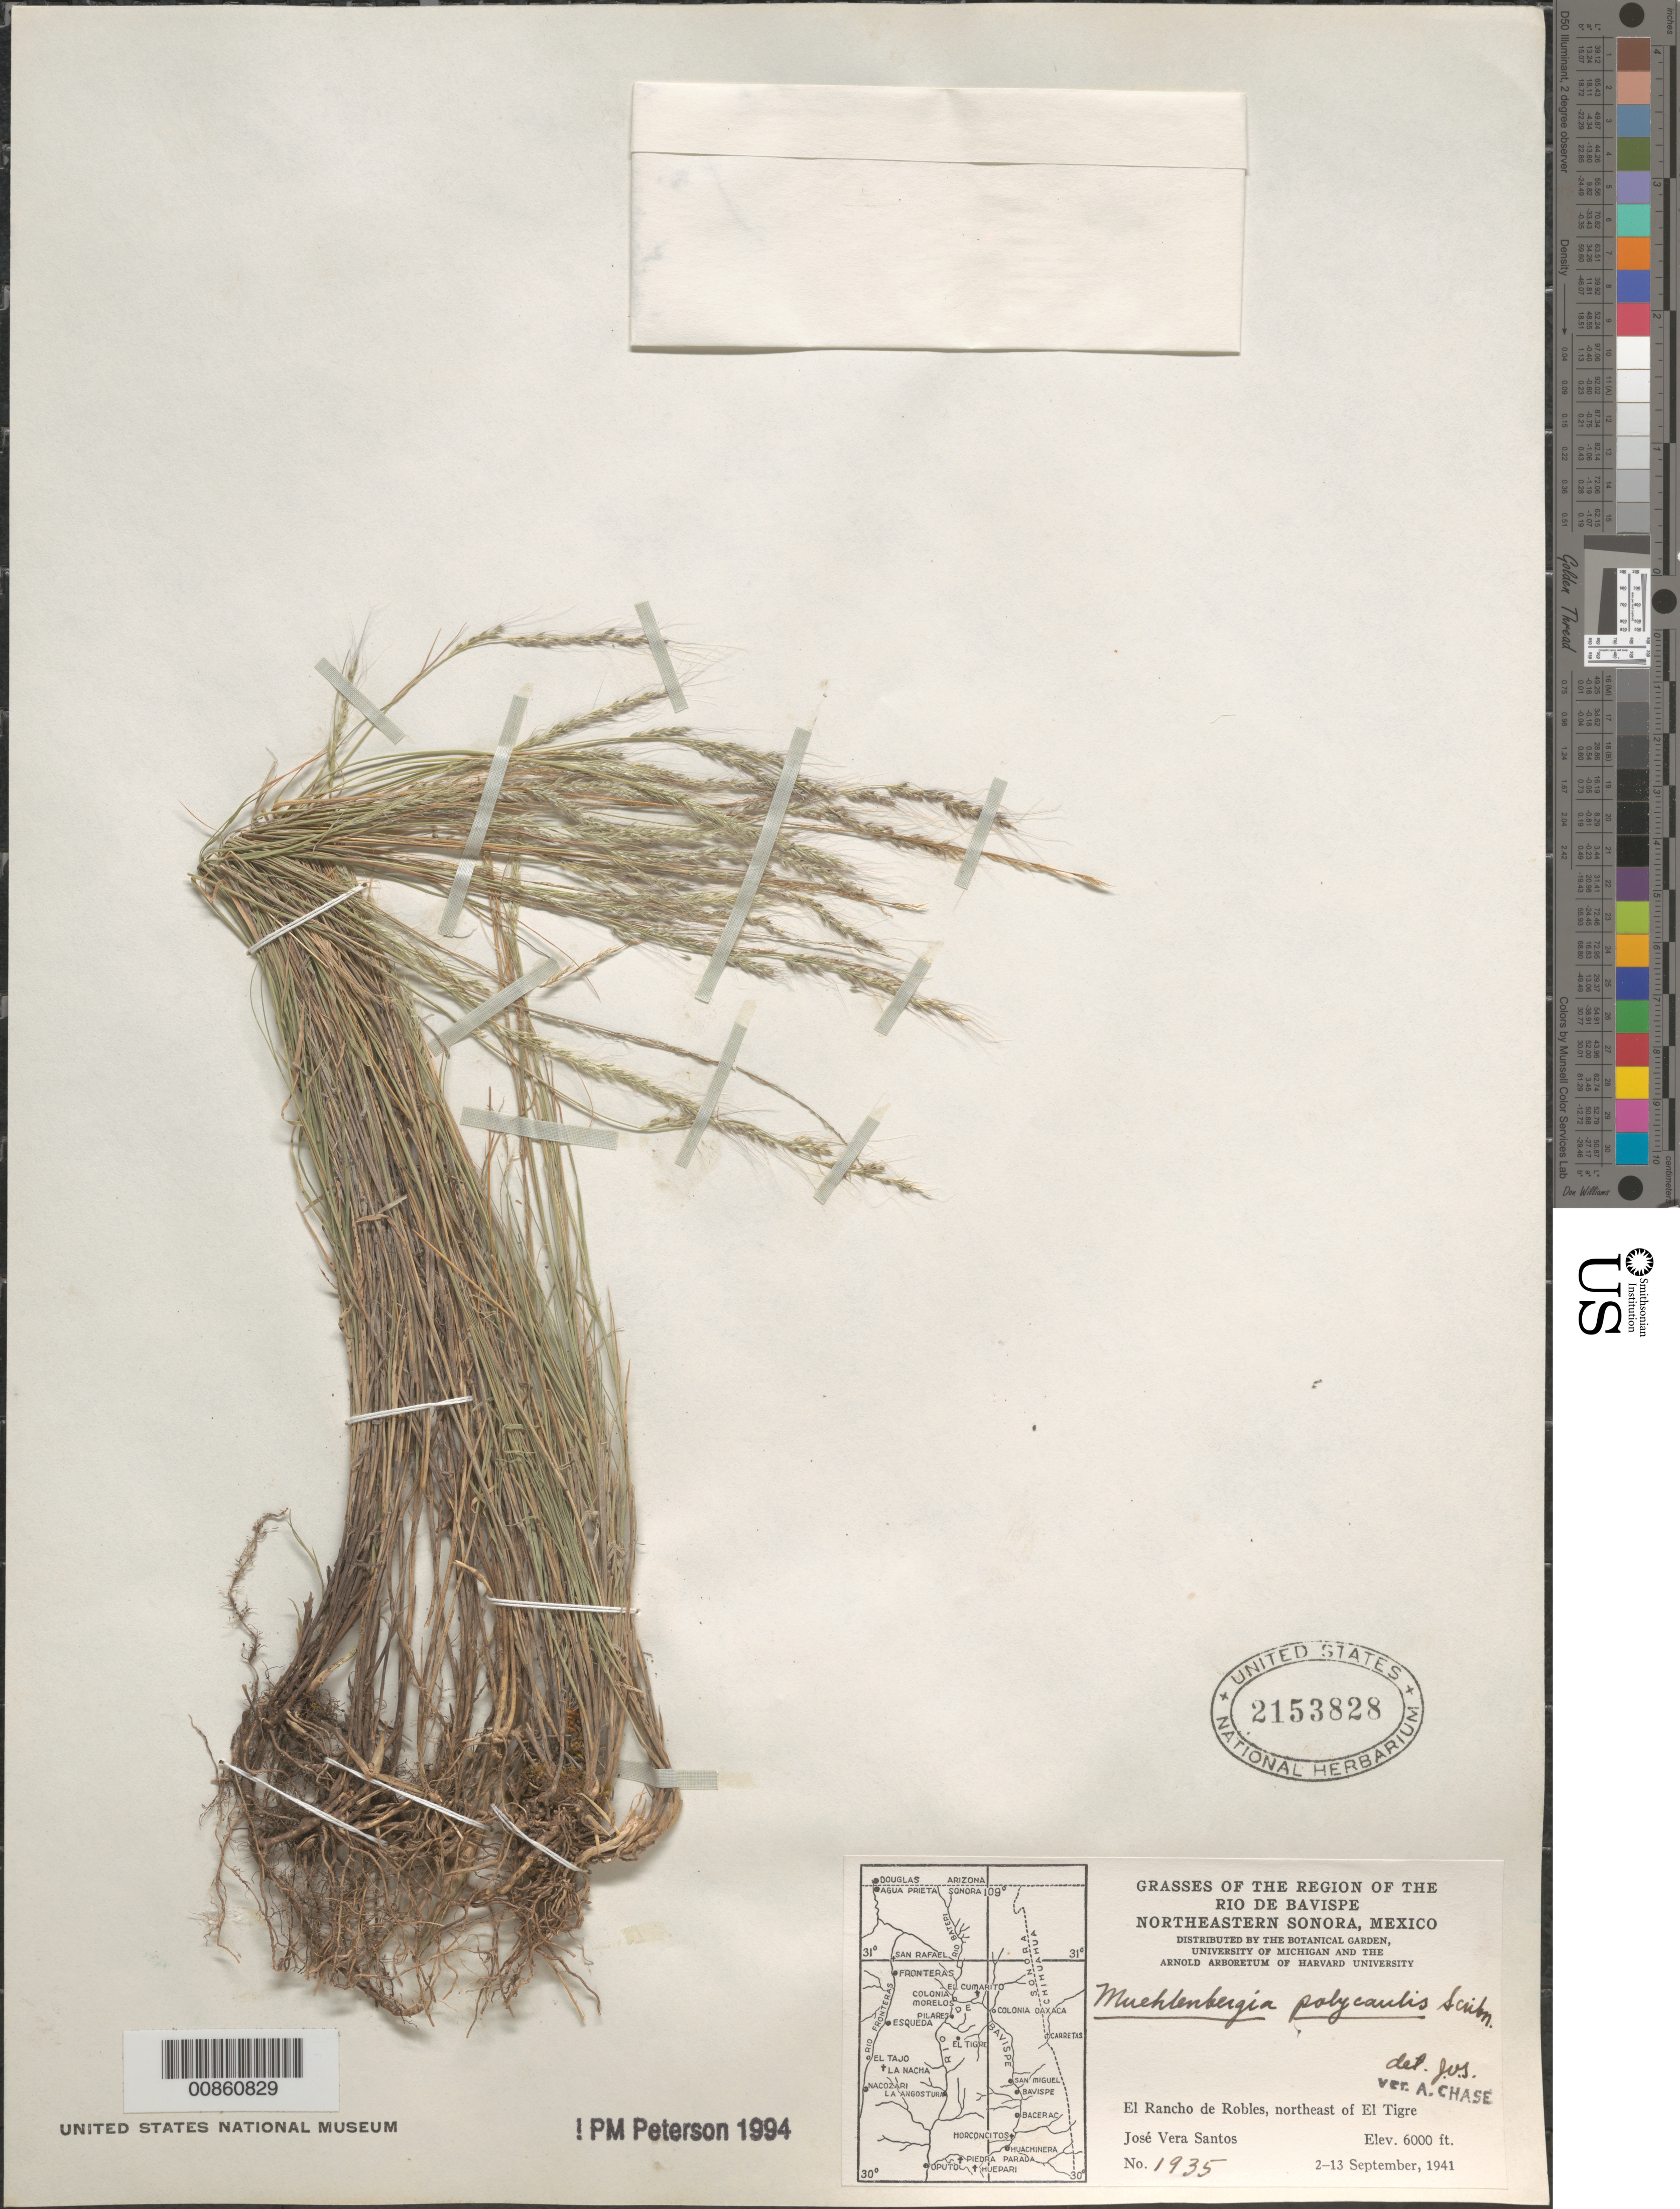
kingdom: Plantae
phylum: Tracheophyta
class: Liliopsida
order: Poales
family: Poaceae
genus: Muhlenbergia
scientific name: Muhlenbergia polycaulis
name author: Scribn.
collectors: J. Vera Santos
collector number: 1935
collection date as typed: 13 Sep 1941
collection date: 1941-09-13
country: Mexico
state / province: Sonora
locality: El Rancho de Robles, NE of El Tigre, Rio de Bavispe region, Son.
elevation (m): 1829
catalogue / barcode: US 2153828